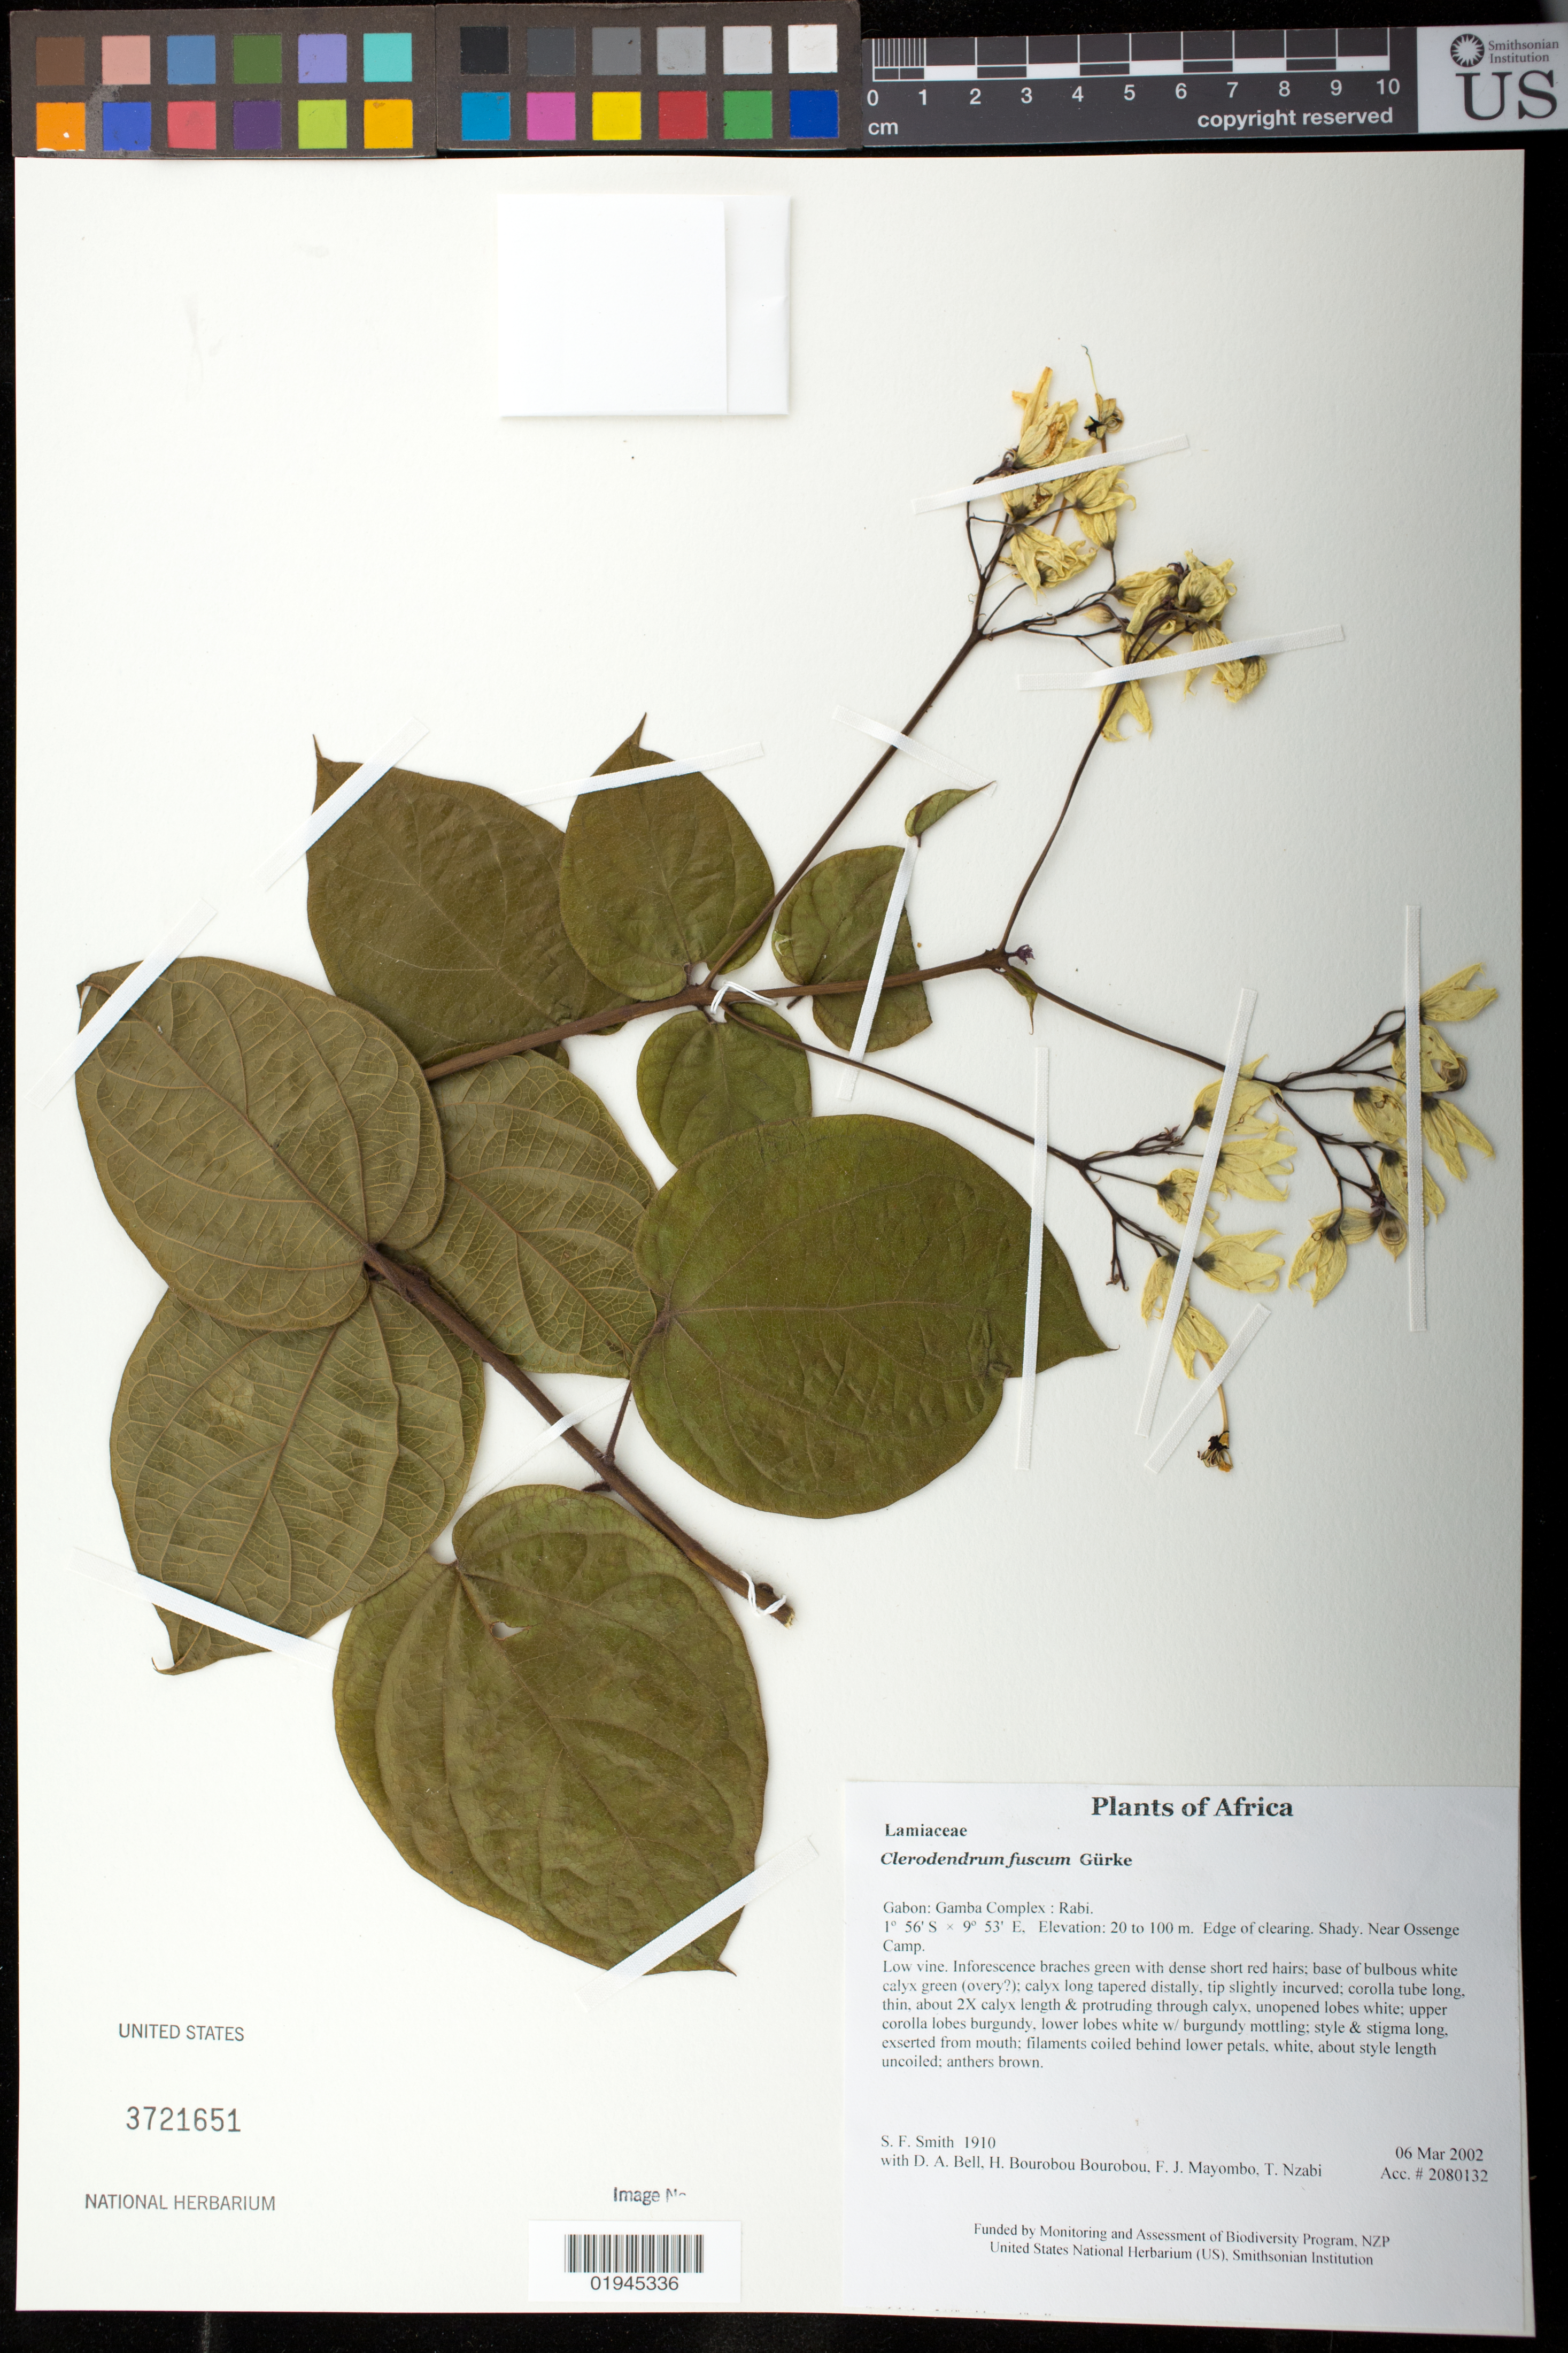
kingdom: Plantae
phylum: Tracheophyta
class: Magnoliopsida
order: Lamiales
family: Lamiaceae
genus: Clerodendrum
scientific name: Clerodendrum fuscum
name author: Gürke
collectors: S.F. Smith, D. A. Bell, H. Bourobou Bourobou & F. J. Mayombo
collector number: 1910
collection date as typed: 06 Mar 2002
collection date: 2002-03-06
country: Gabon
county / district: Gamba Complex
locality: Rabi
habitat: Edge of clearing. Shady. Near Ossenge Camp.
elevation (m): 20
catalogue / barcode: US 3721651